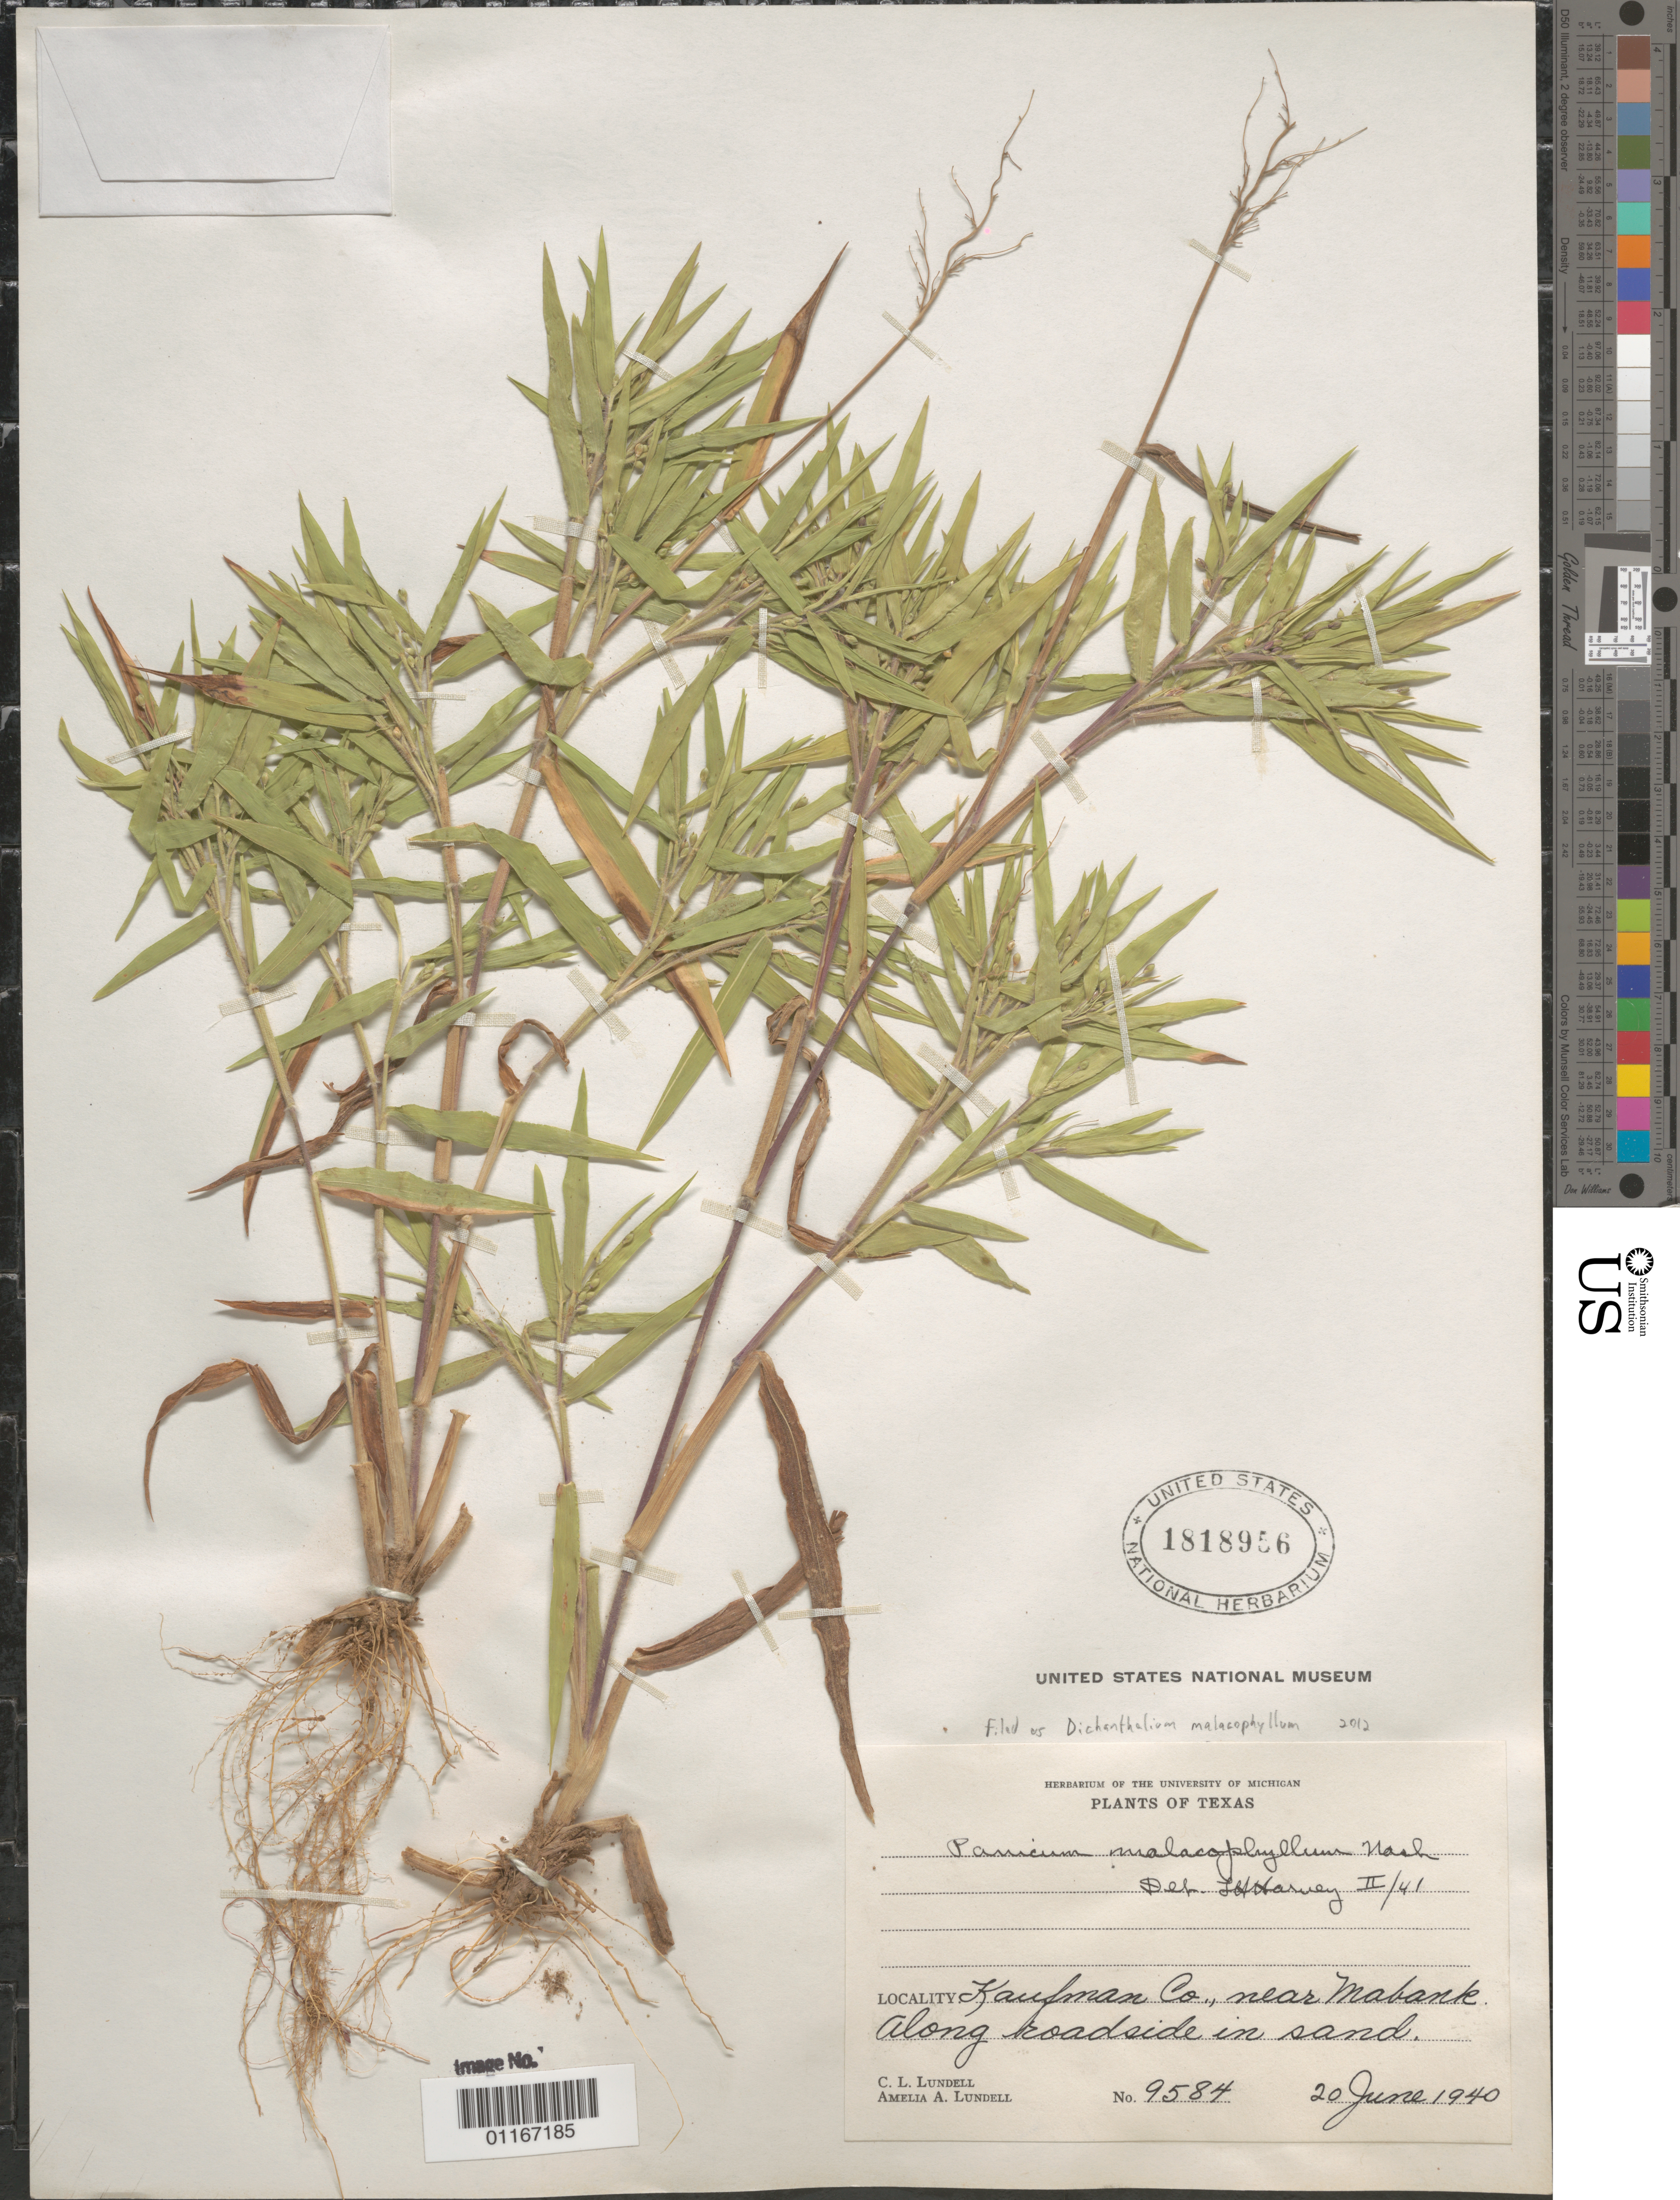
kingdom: Plantae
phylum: Tracheophyta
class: Liliopsida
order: Poales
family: Poaceae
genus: Dichanthelium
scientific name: Dichanthelium malacophyllum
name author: (Nash) Gould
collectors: C. L. Lundell & A. A. Lundell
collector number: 9584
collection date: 1940-06-20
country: United States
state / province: Texas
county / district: Kaufman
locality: Near Mabank, along roadside in sand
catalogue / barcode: US 1818956